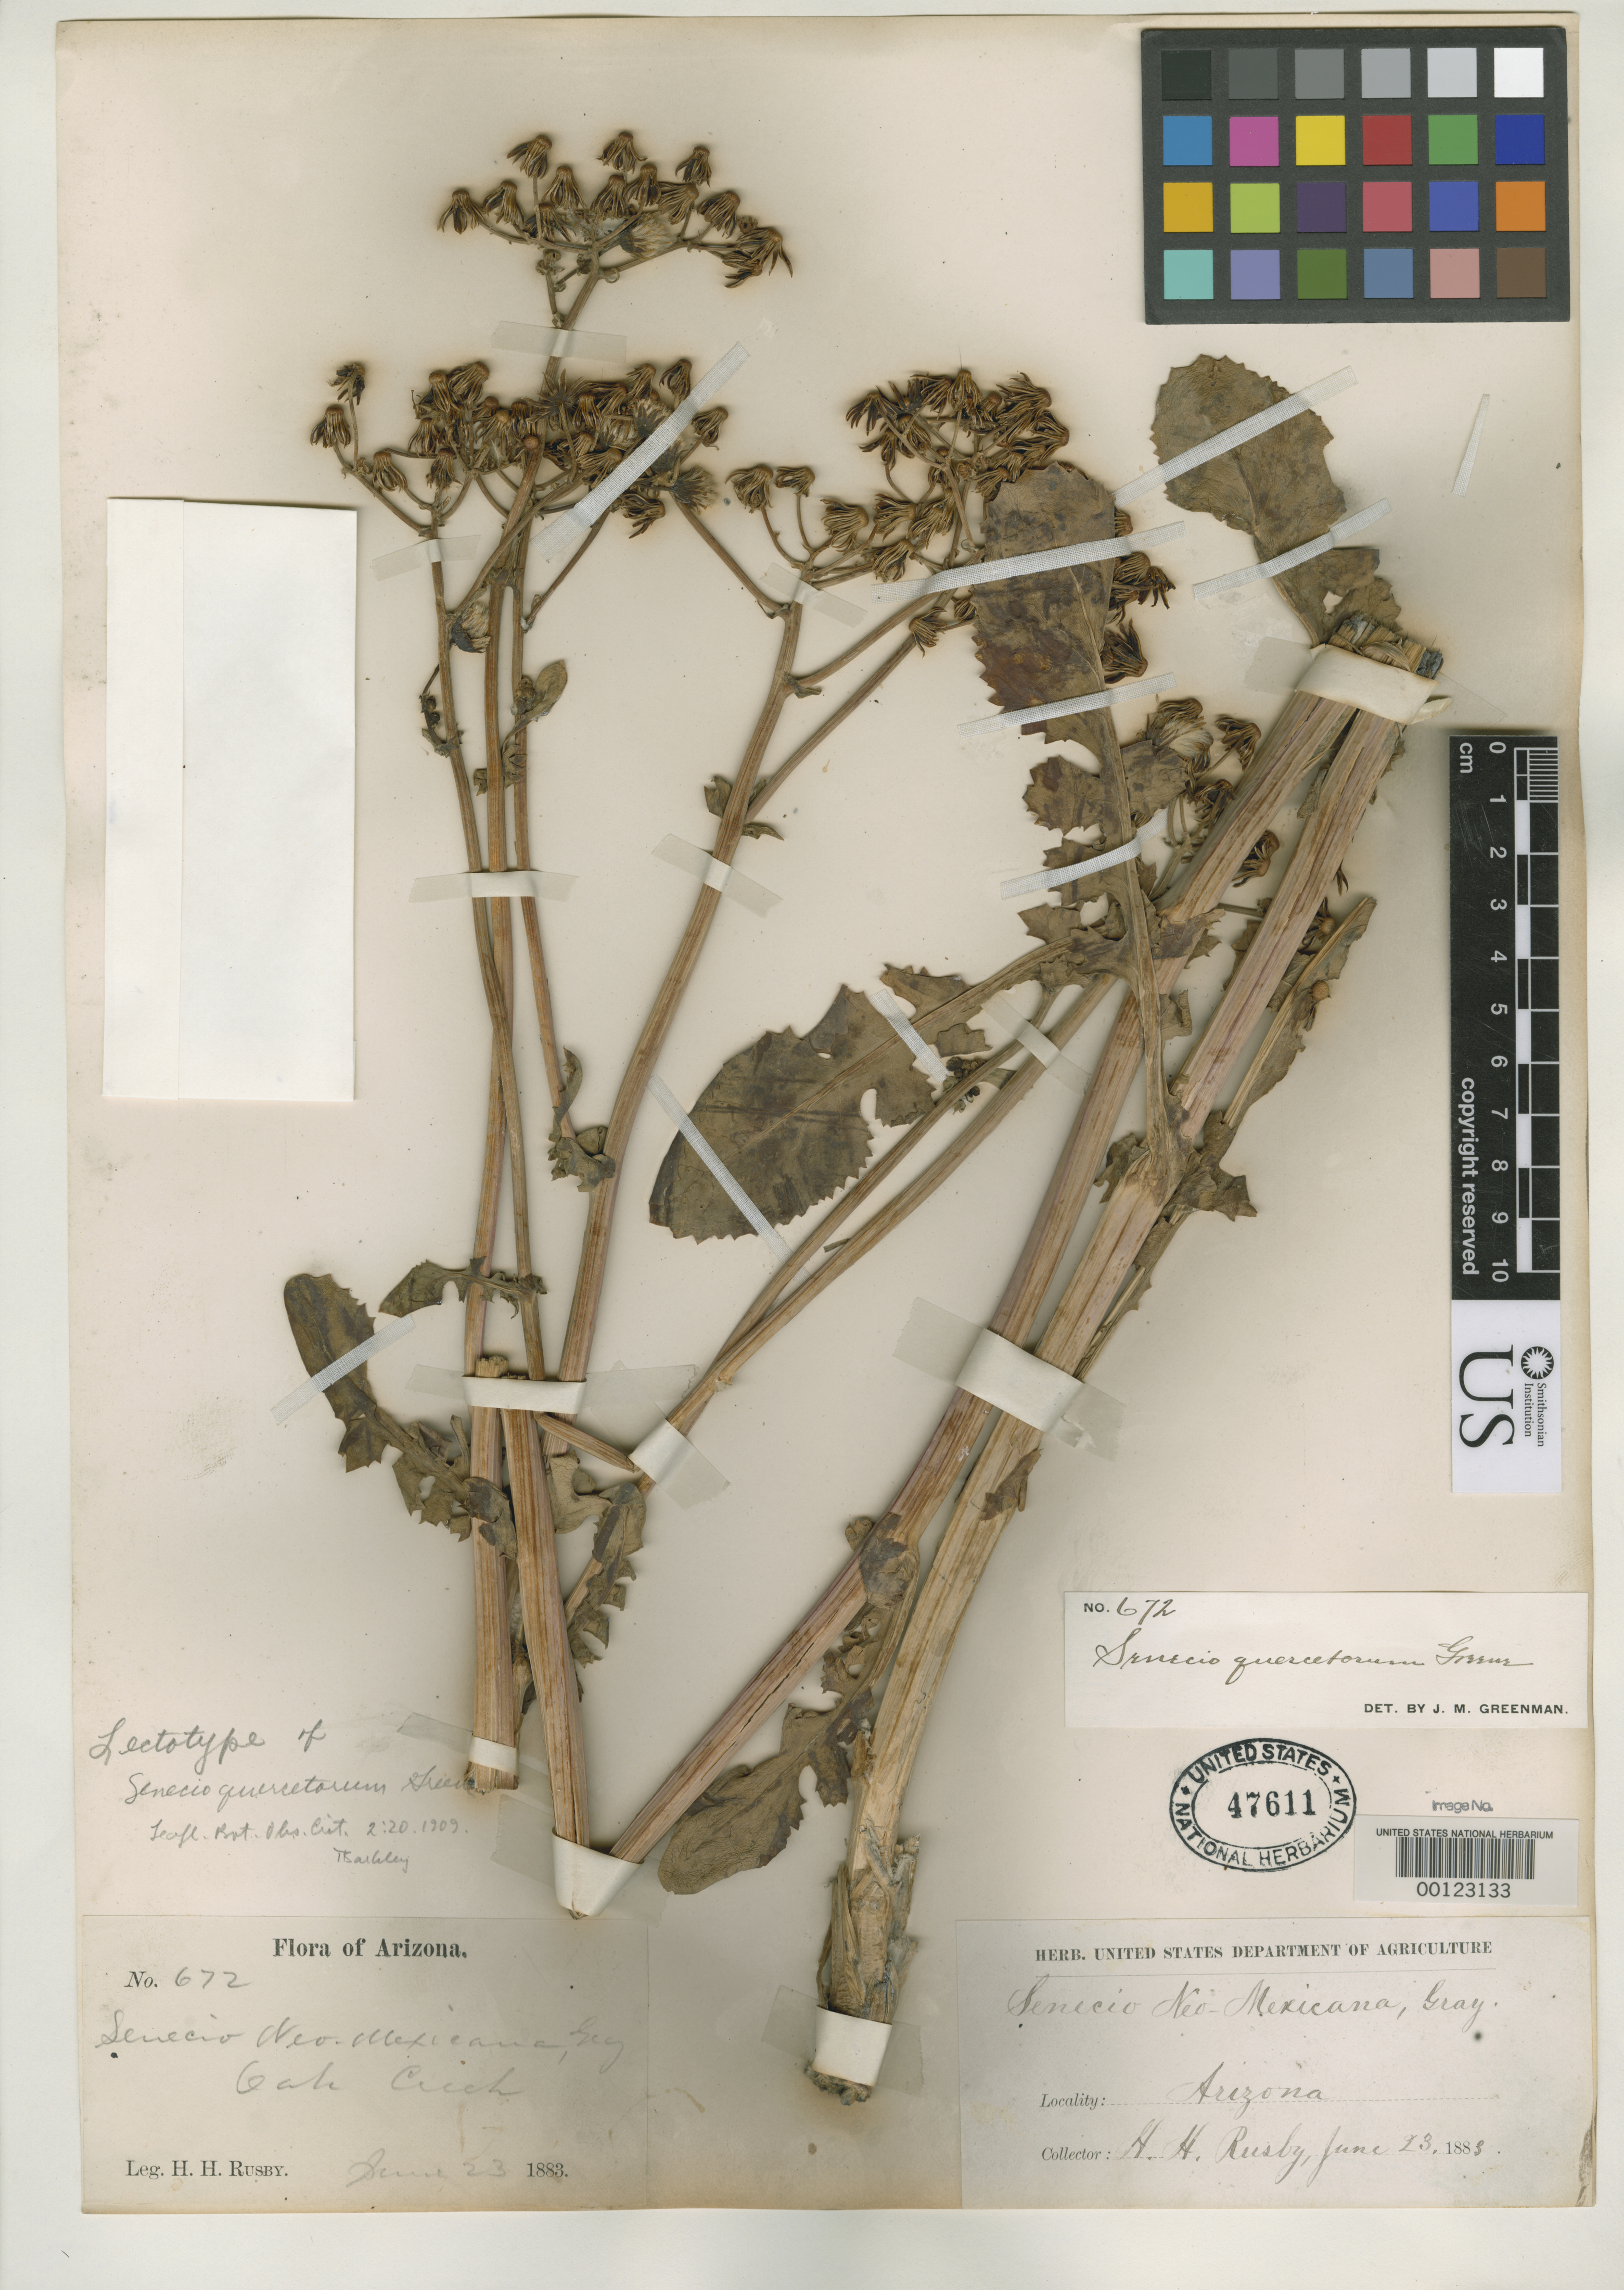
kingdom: Plantae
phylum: Tracheophyta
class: Magnoliopsida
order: Asterales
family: Asteraceae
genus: Senecio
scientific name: Senecio quercetorum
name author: Greene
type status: Lectotype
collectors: H. H. Rusby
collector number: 672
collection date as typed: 23 Jun 1883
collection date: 1883-06-23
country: United States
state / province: Arizona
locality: Oak Creek.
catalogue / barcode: US 47611